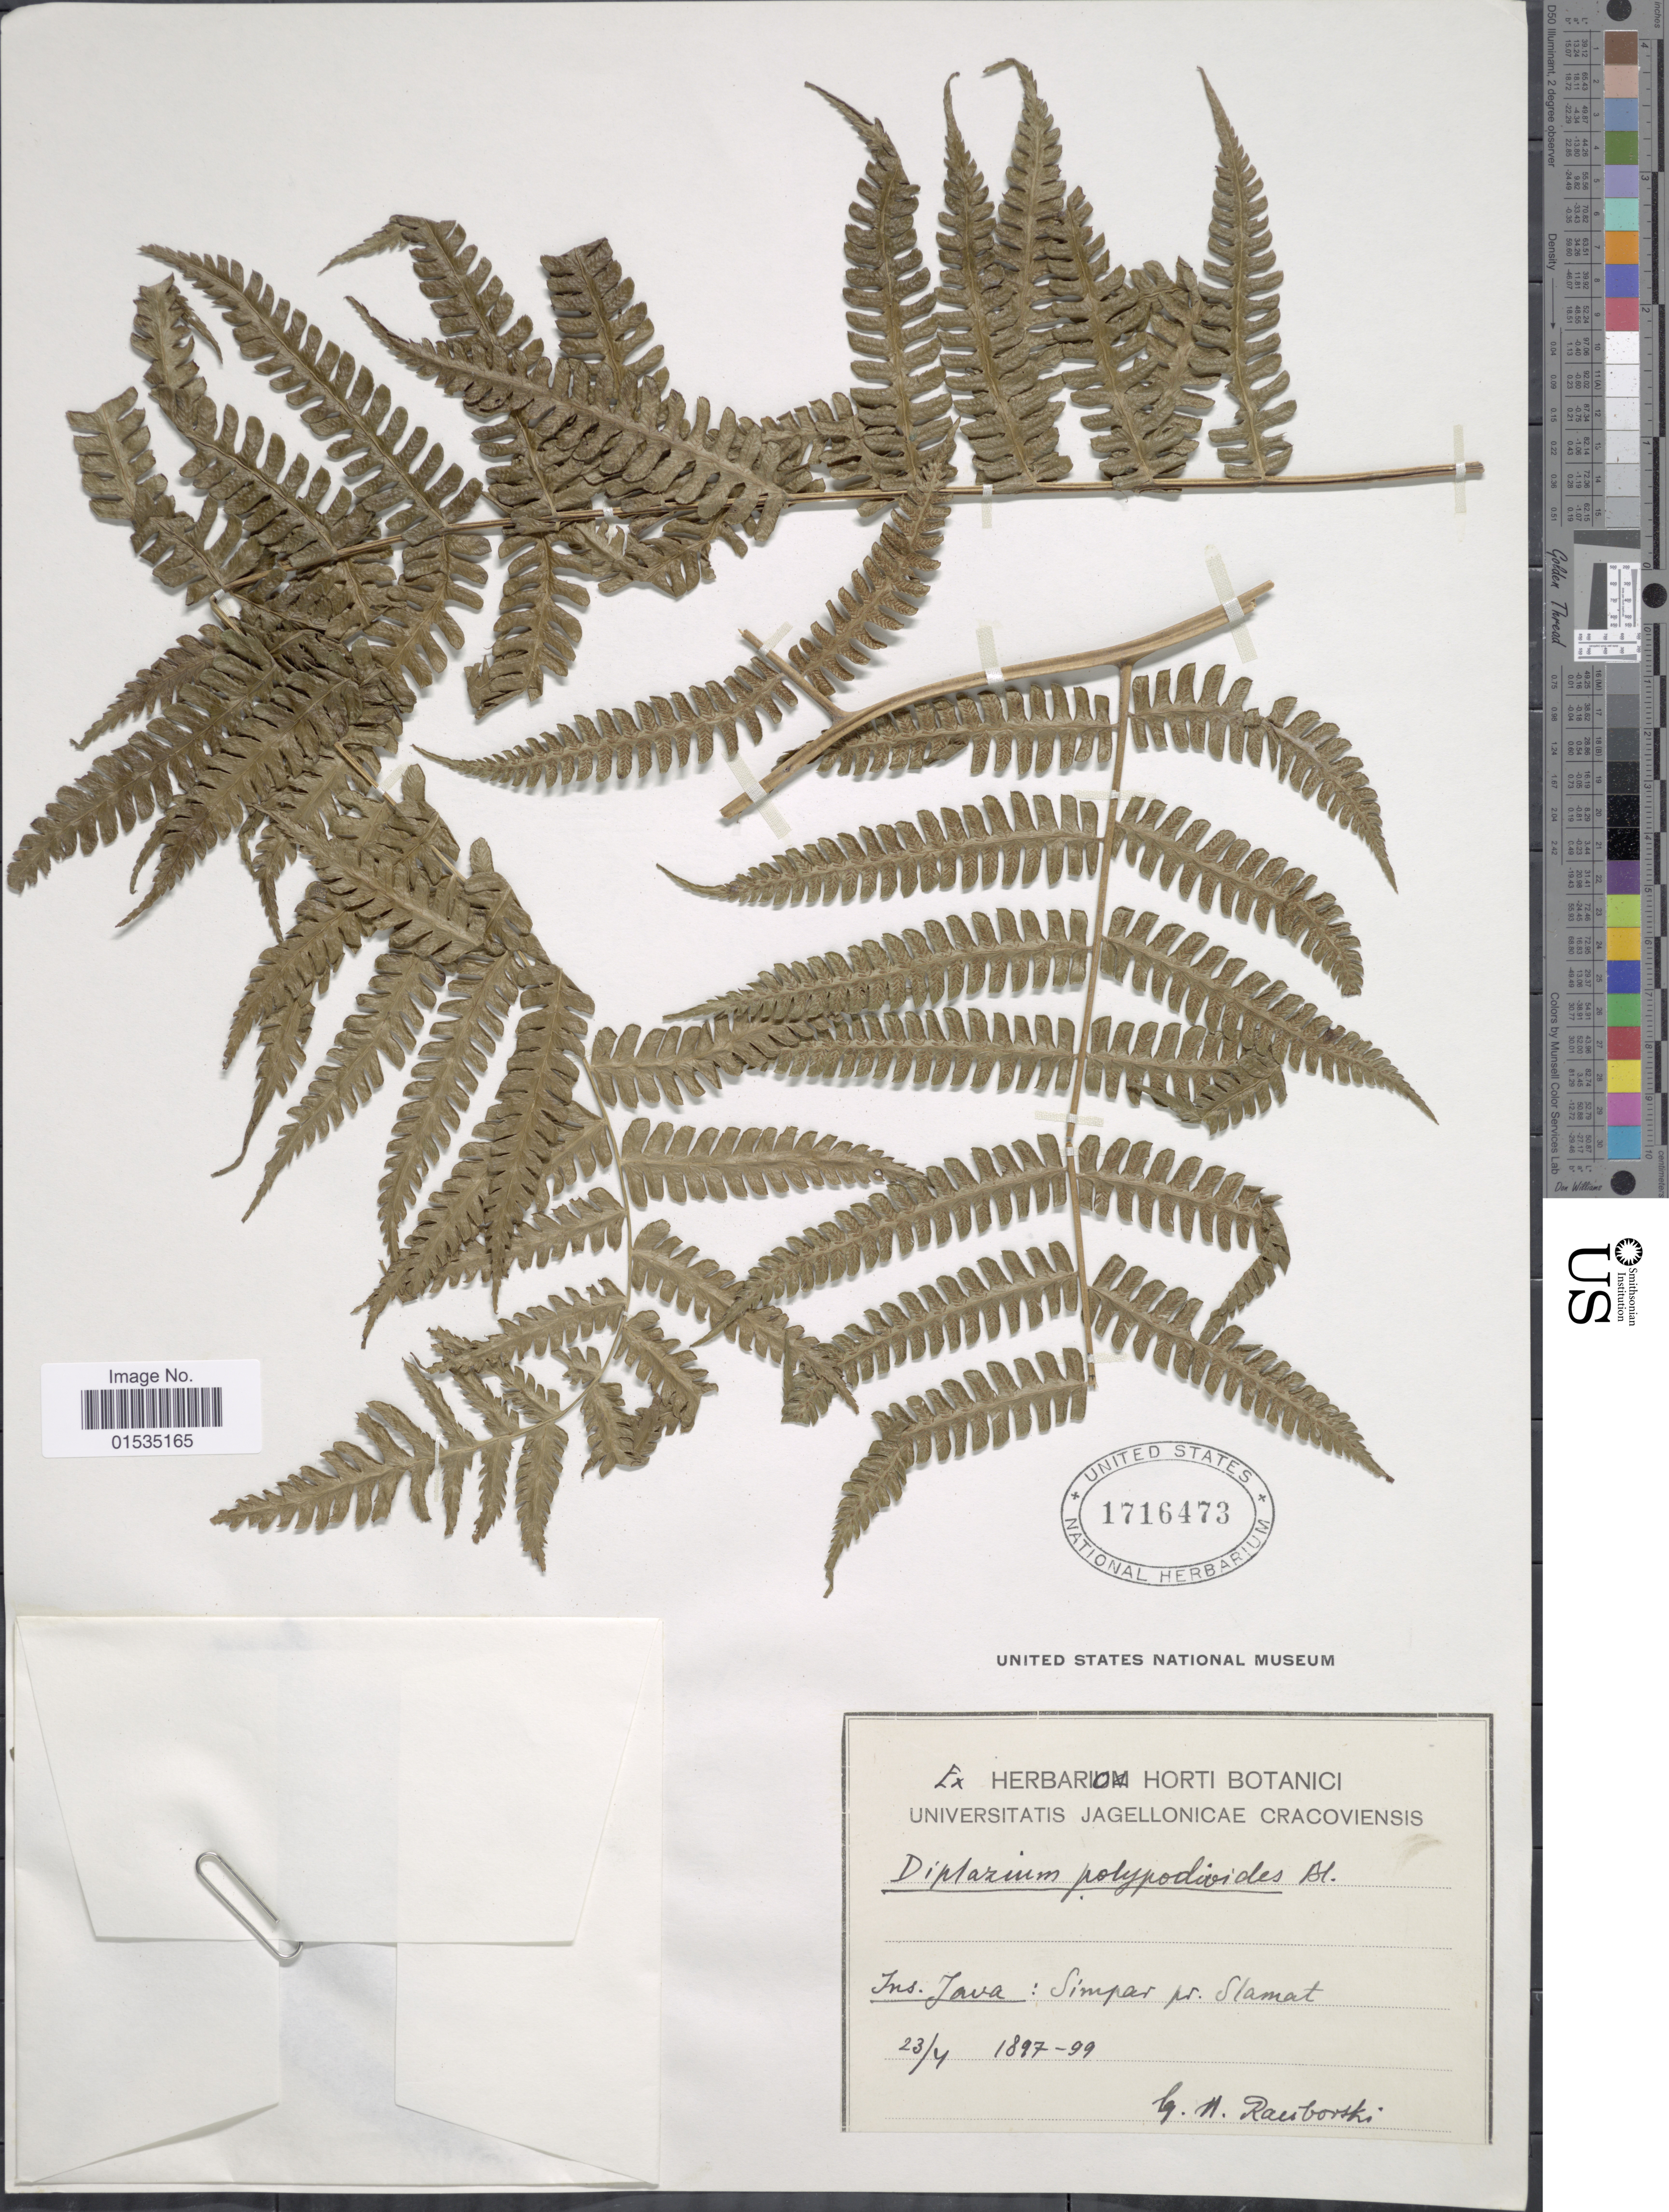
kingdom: Plantae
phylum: Tracheophyta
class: Polypodiopsida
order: Polypodiales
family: Athyriaceae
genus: Diplazium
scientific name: Diplazium polypodioides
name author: Blume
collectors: M. Raciborski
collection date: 1897-04-23/1899-04-23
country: Indonesia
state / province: Java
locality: Simpar pr. Slamat [interpreted]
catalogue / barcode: US 1716473